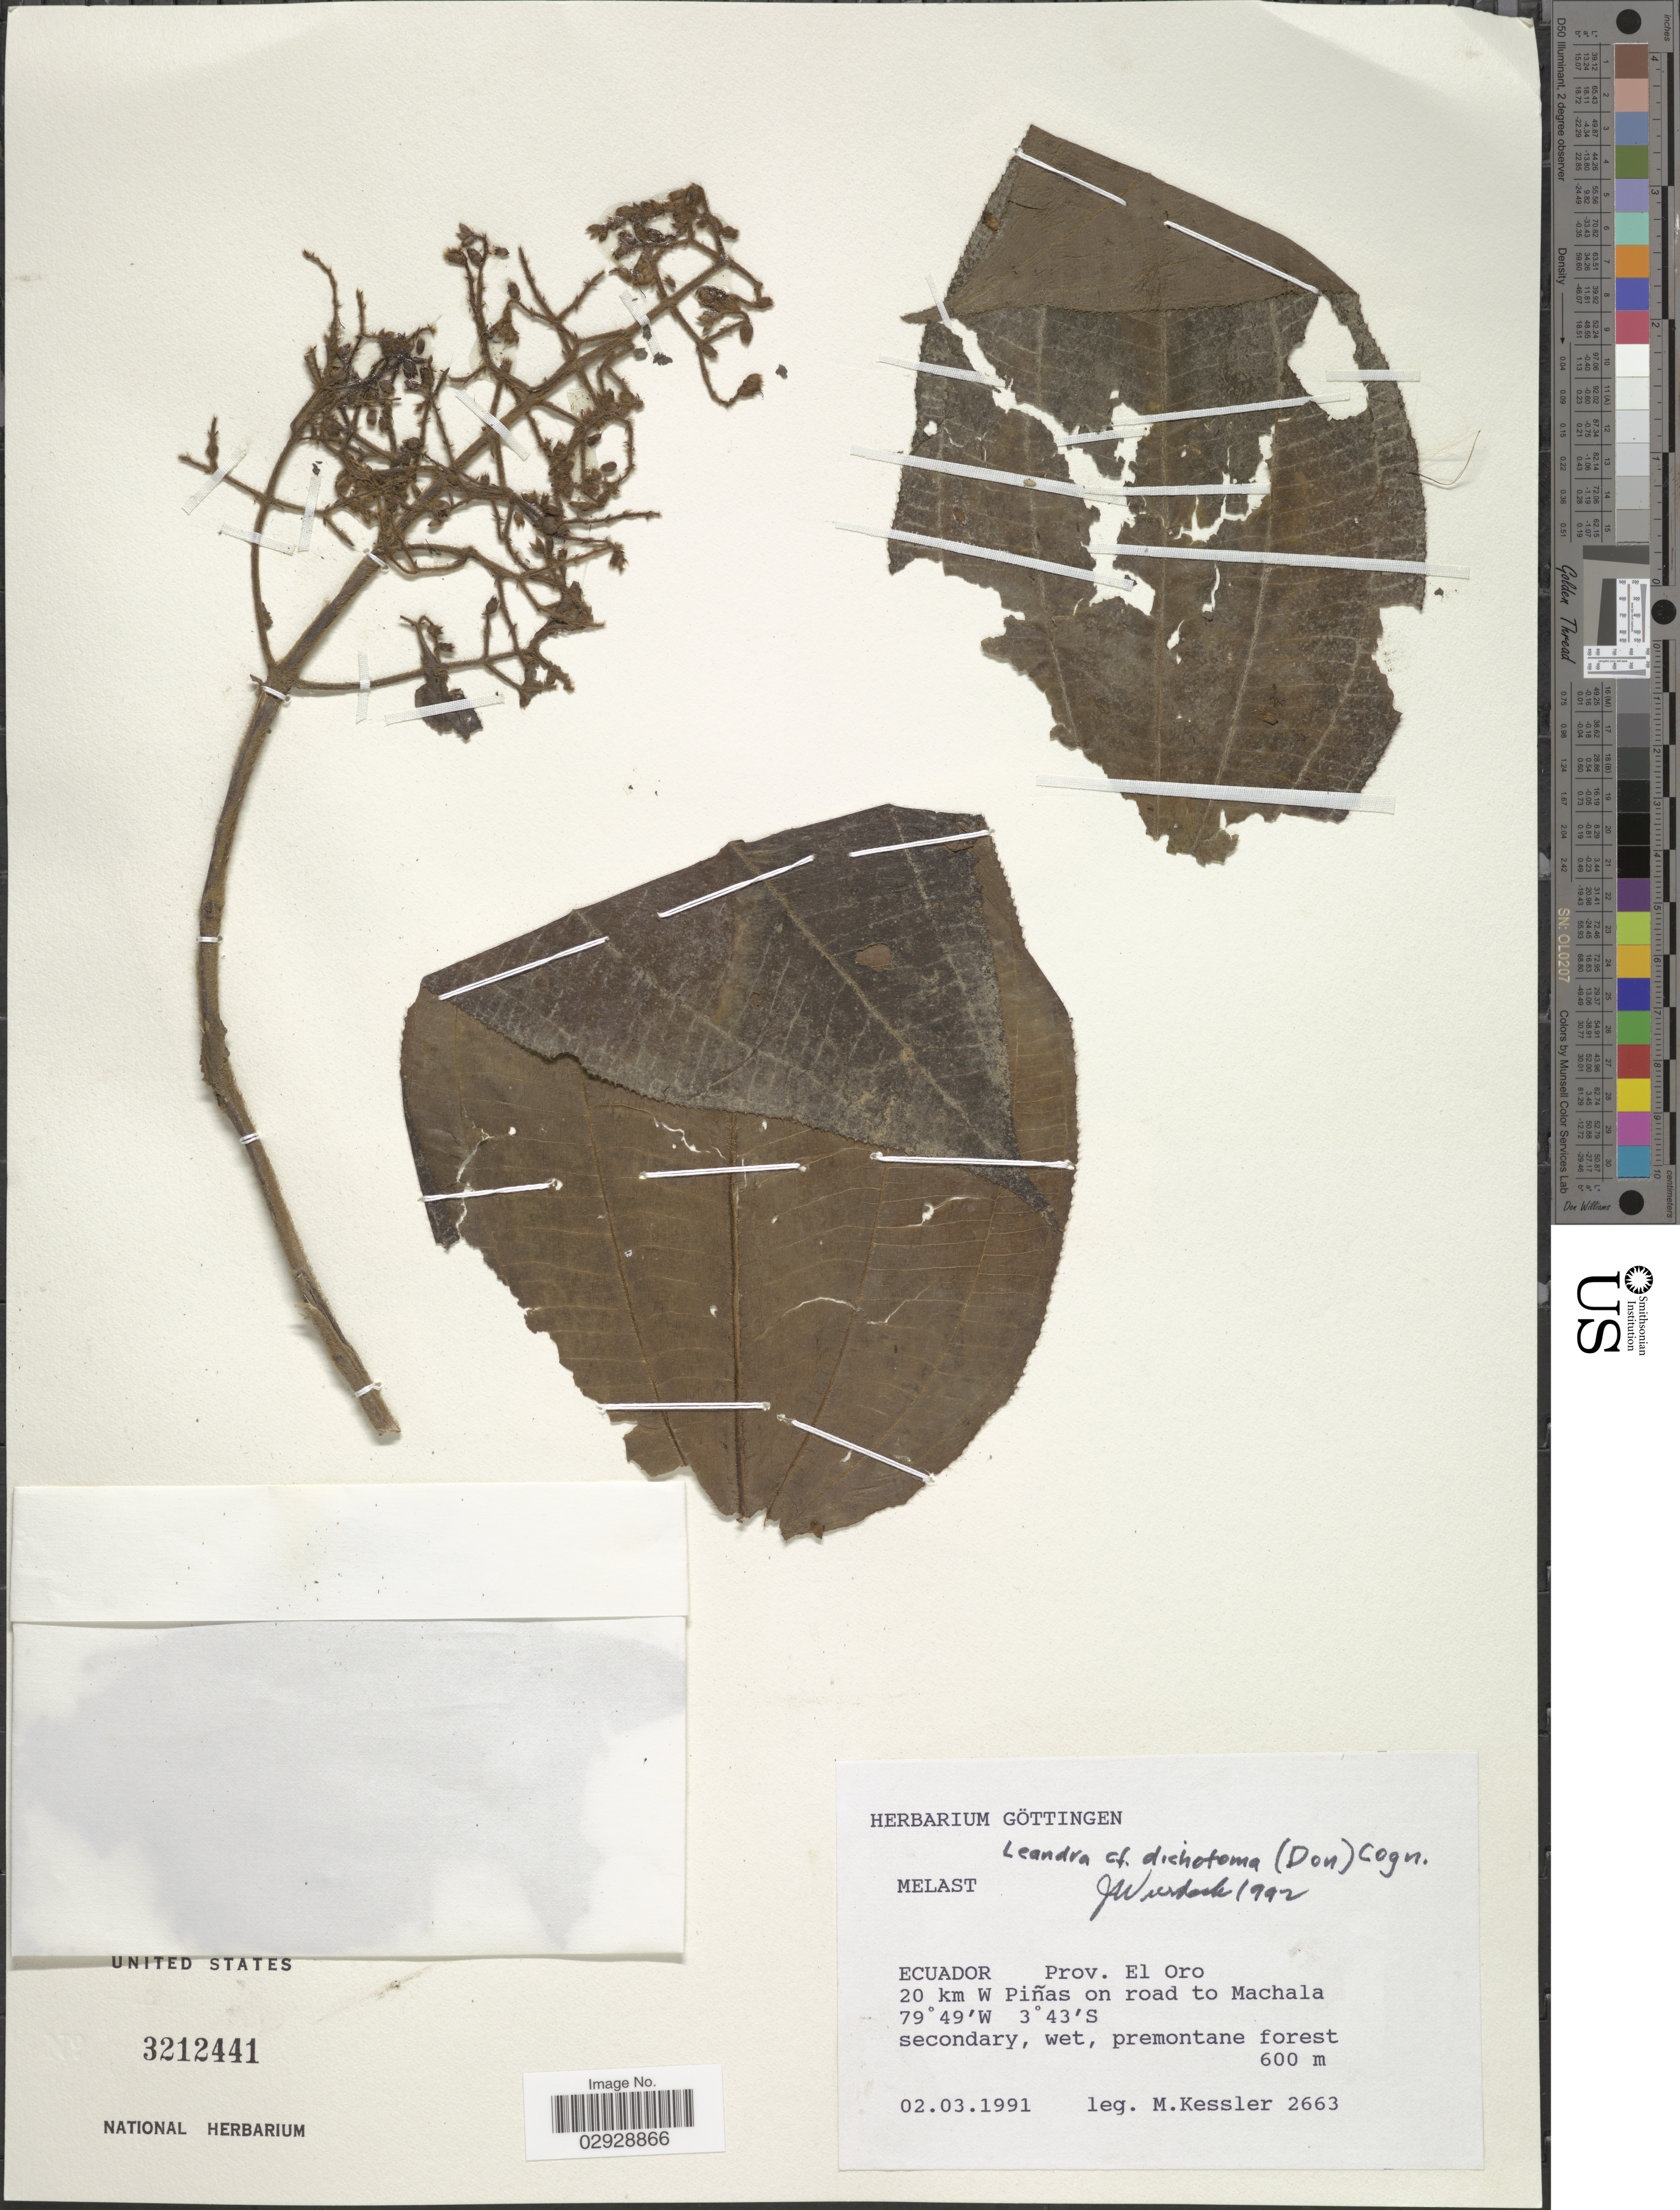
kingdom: Plantae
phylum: Tracheophyta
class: Magnoliopsida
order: Myrtales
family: Melastomataceae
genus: Leandra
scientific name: Leandra dichotoma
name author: (D. Don) Cogn.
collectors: M. Kessler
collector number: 2663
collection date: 1991-03-02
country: Ecuador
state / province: El Oro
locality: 20 km W Piñas on road to Machala.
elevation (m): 600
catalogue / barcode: US 3212441